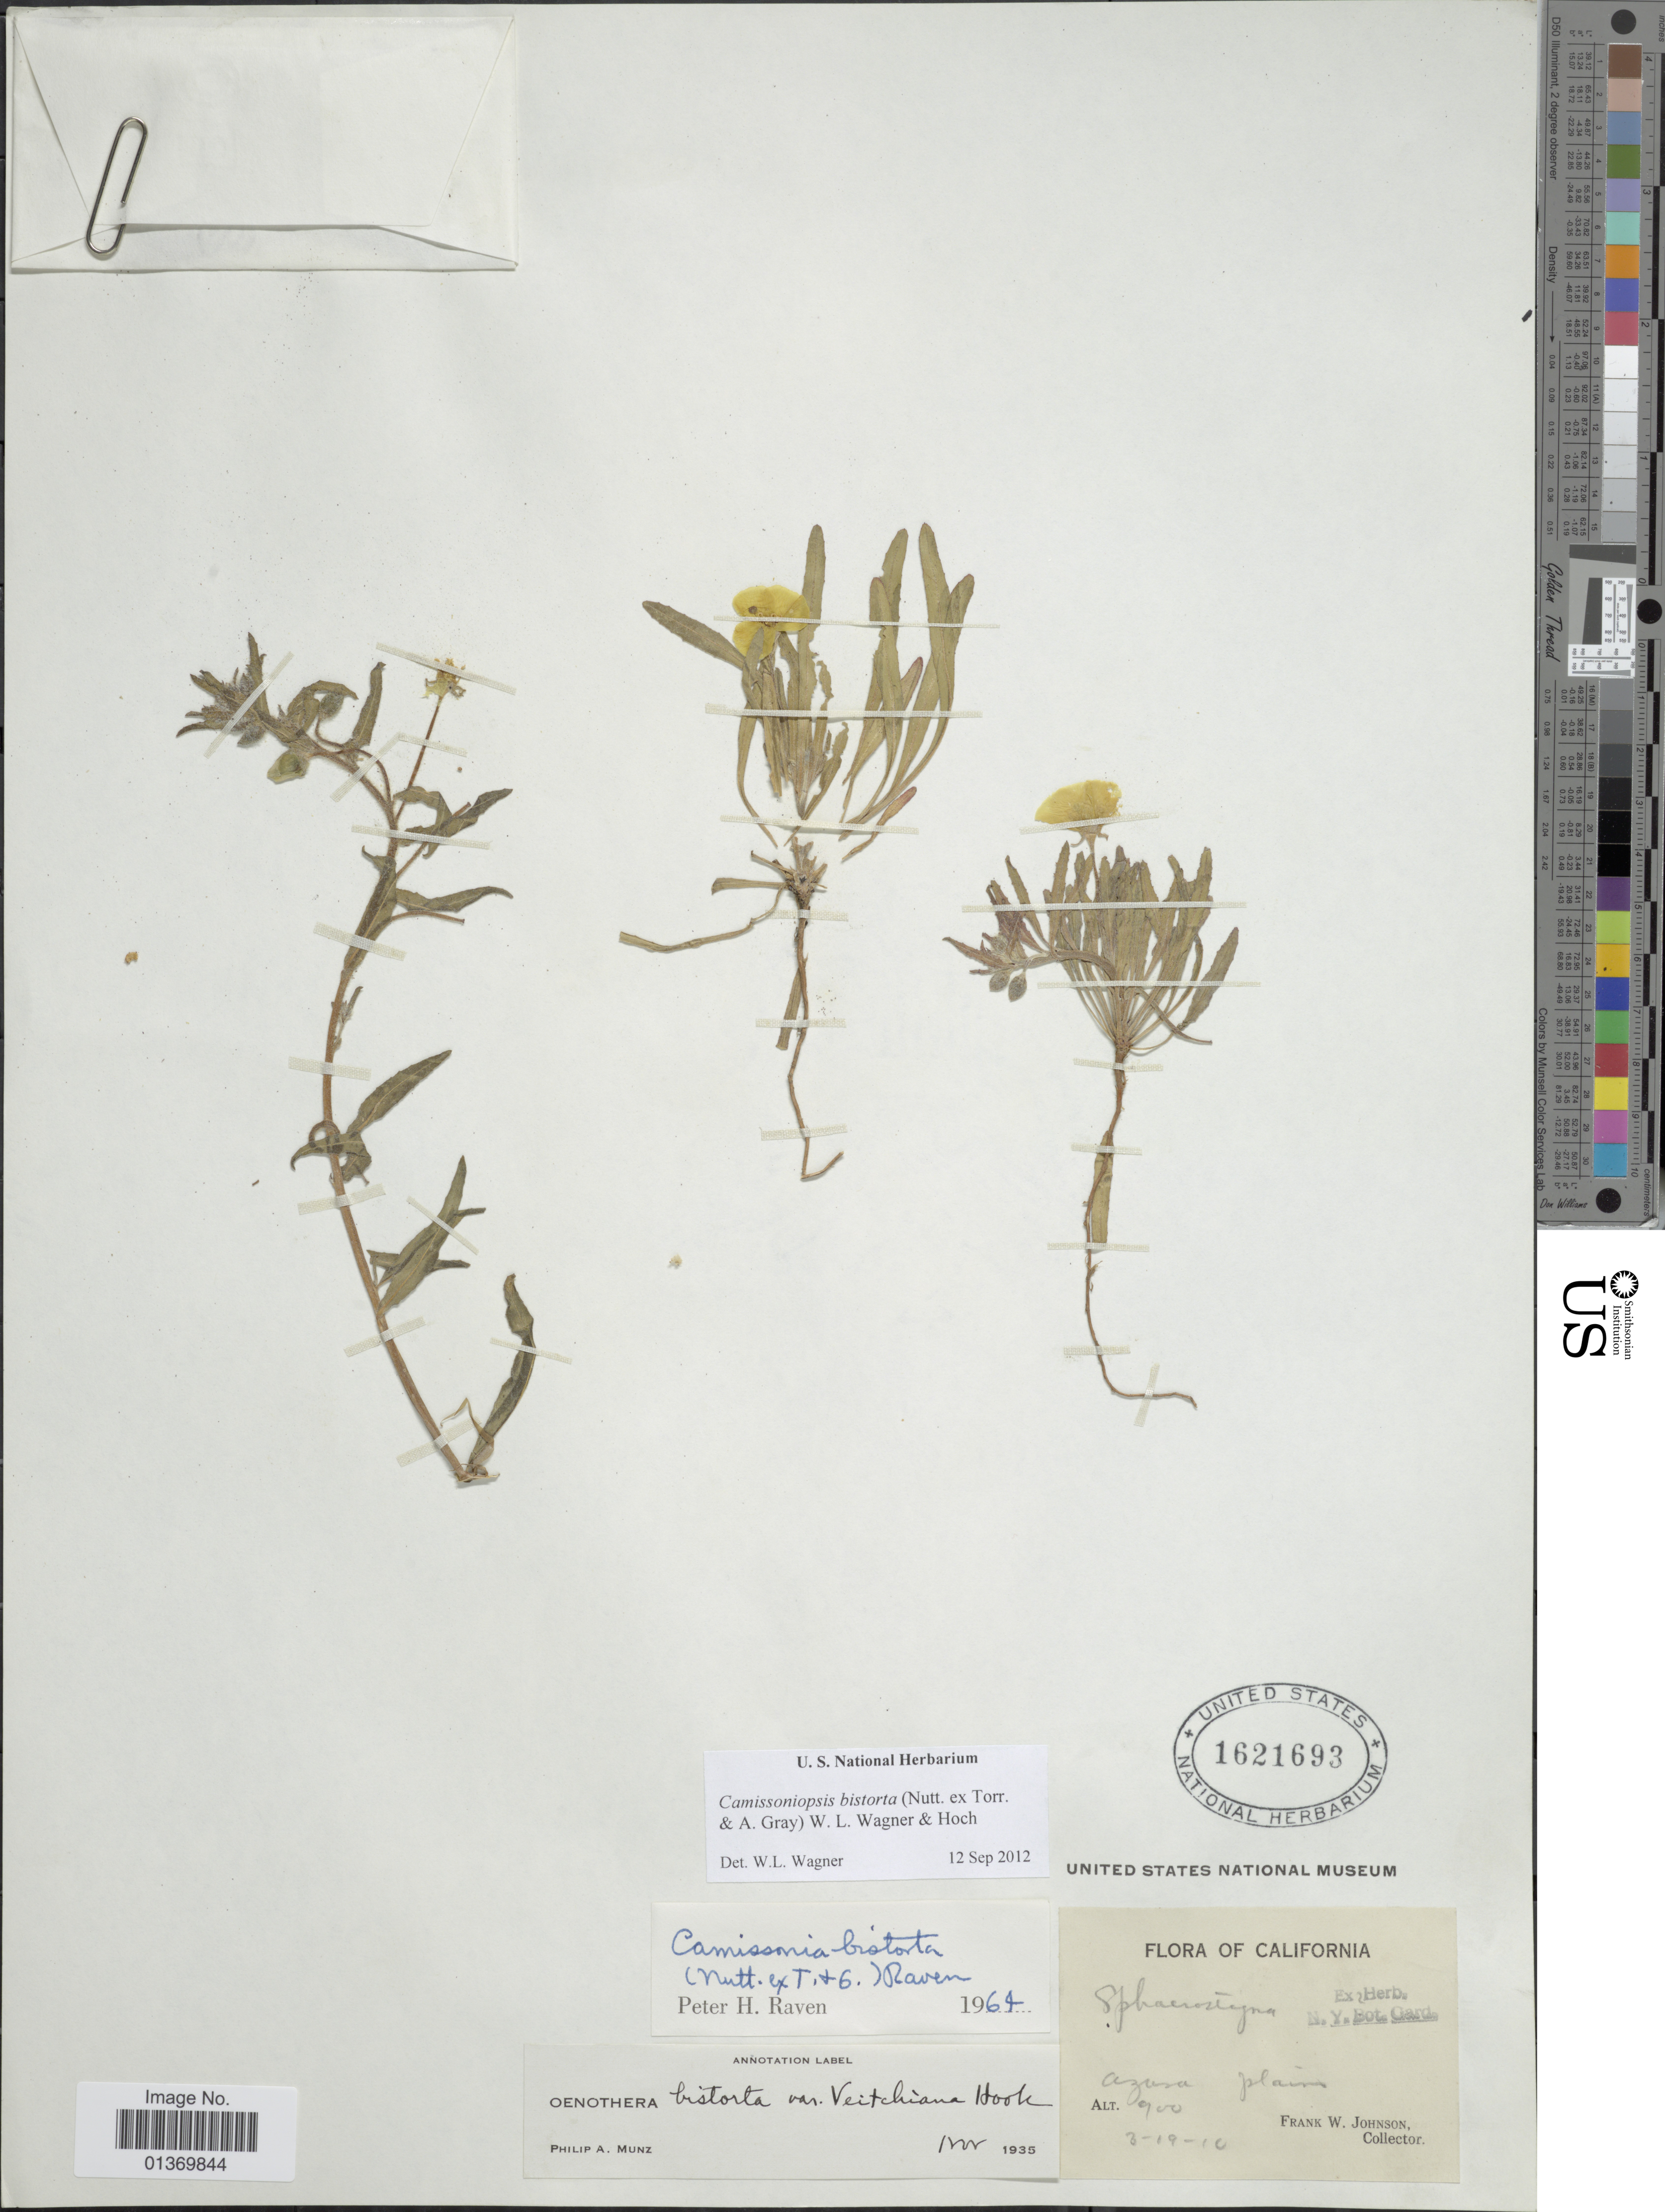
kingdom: Plantae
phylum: Tracheophyta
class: Magnoliopsida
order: Myrtales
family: Onagraceae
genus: Camissoniopsis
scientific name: Camissoniopsis bistorta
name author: (Nutt. ex Torr. & A. Gray) W.L. Wagner & Hoch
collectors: F. W. Johnson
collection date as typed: Transcribed d/m/y: 19/3/10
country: United States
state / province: California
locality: Azusa plains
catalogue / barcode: US 1621693